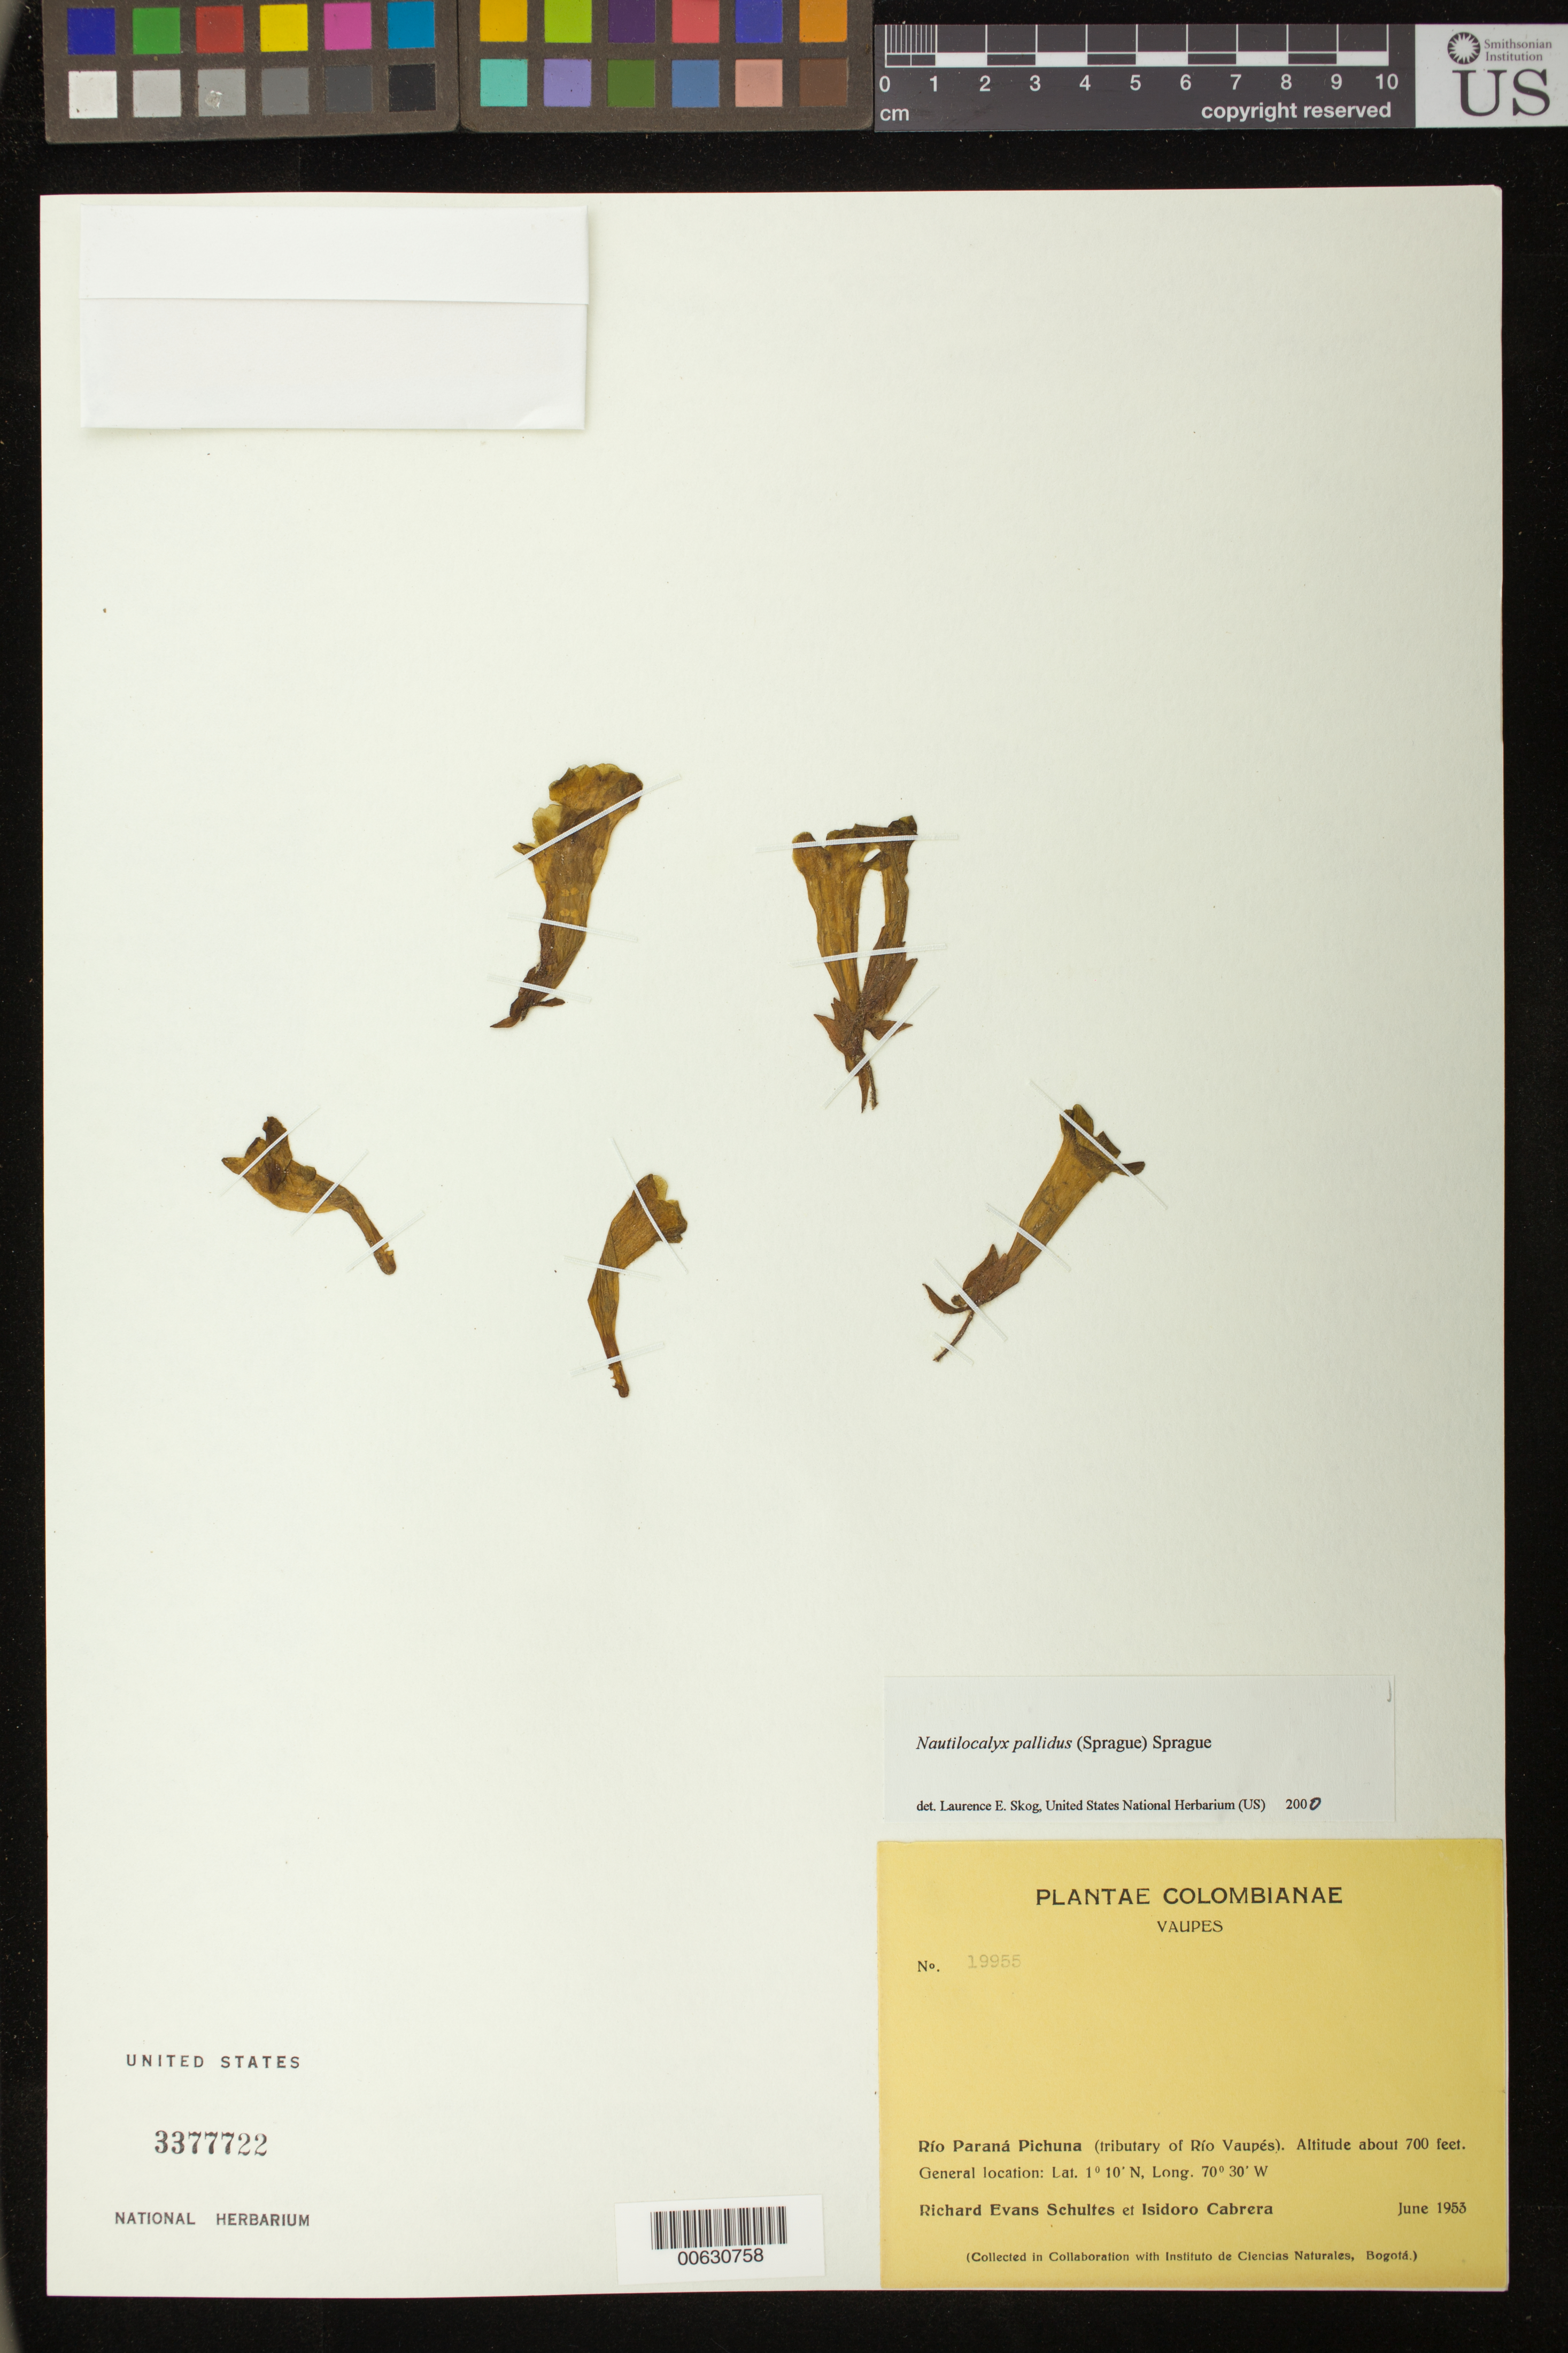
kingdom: Plantae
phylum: Tracheophyta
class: Magnoliopsida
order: Lamiales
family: Gesneriaceae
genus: Nautilocalyx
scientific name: Nautilocalyx pallidus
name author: (Sprague) C. Sprague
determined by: Skog, Laurence E.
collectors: R. E. Schultes & I. Cabrera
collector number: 19955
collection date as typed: Jun 1953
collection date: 1953-06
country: Colombia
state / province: Vaupés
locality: Río Paraná Pichuna (tributary of Río Vaupés)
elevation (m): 213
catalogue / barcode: US 3377722